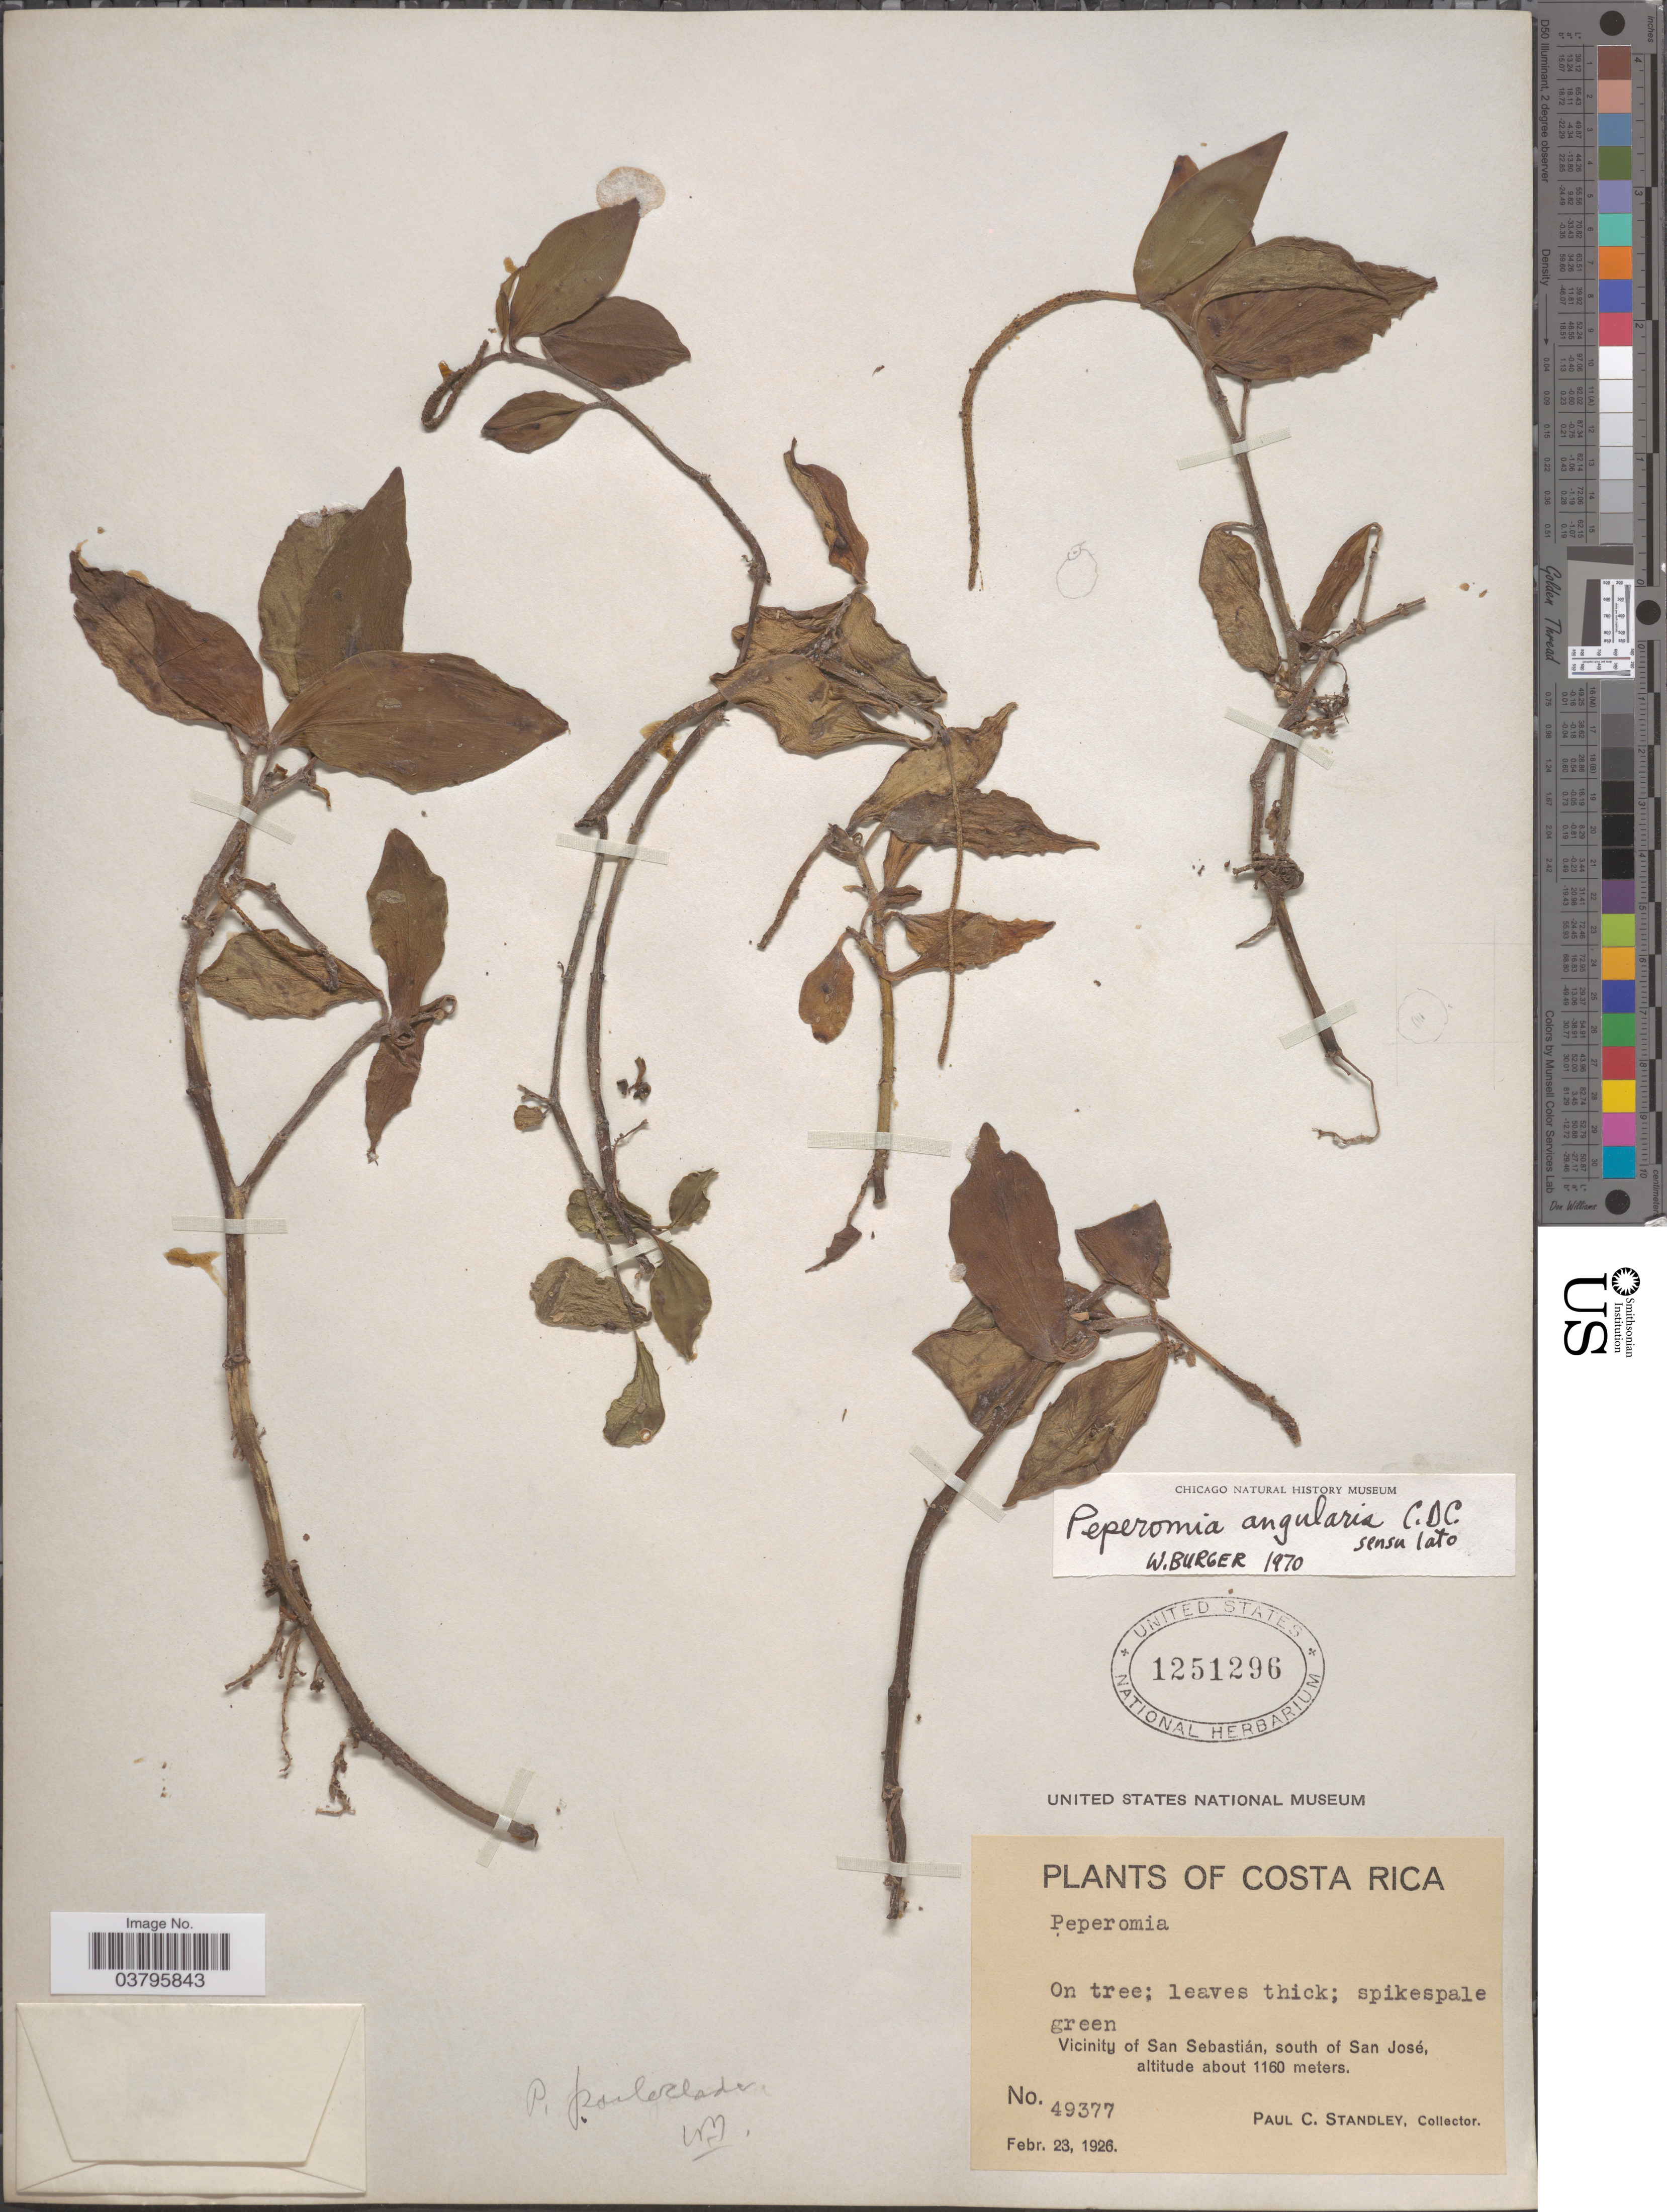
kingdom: Plantae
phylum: Tracheophyta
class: Magnoliopsida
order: Piperales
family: Piperaceae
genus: Peperomia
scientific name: Peperomia san-joseana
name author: C. DC.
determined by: Jiménez, José Estaban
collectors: P. C. Standley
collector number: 49377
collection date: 1926-02-23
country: Costa Rica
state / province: San José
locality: Vicinity of San Sebastián, south of San José.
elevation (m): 1160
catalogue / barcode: US 1251296